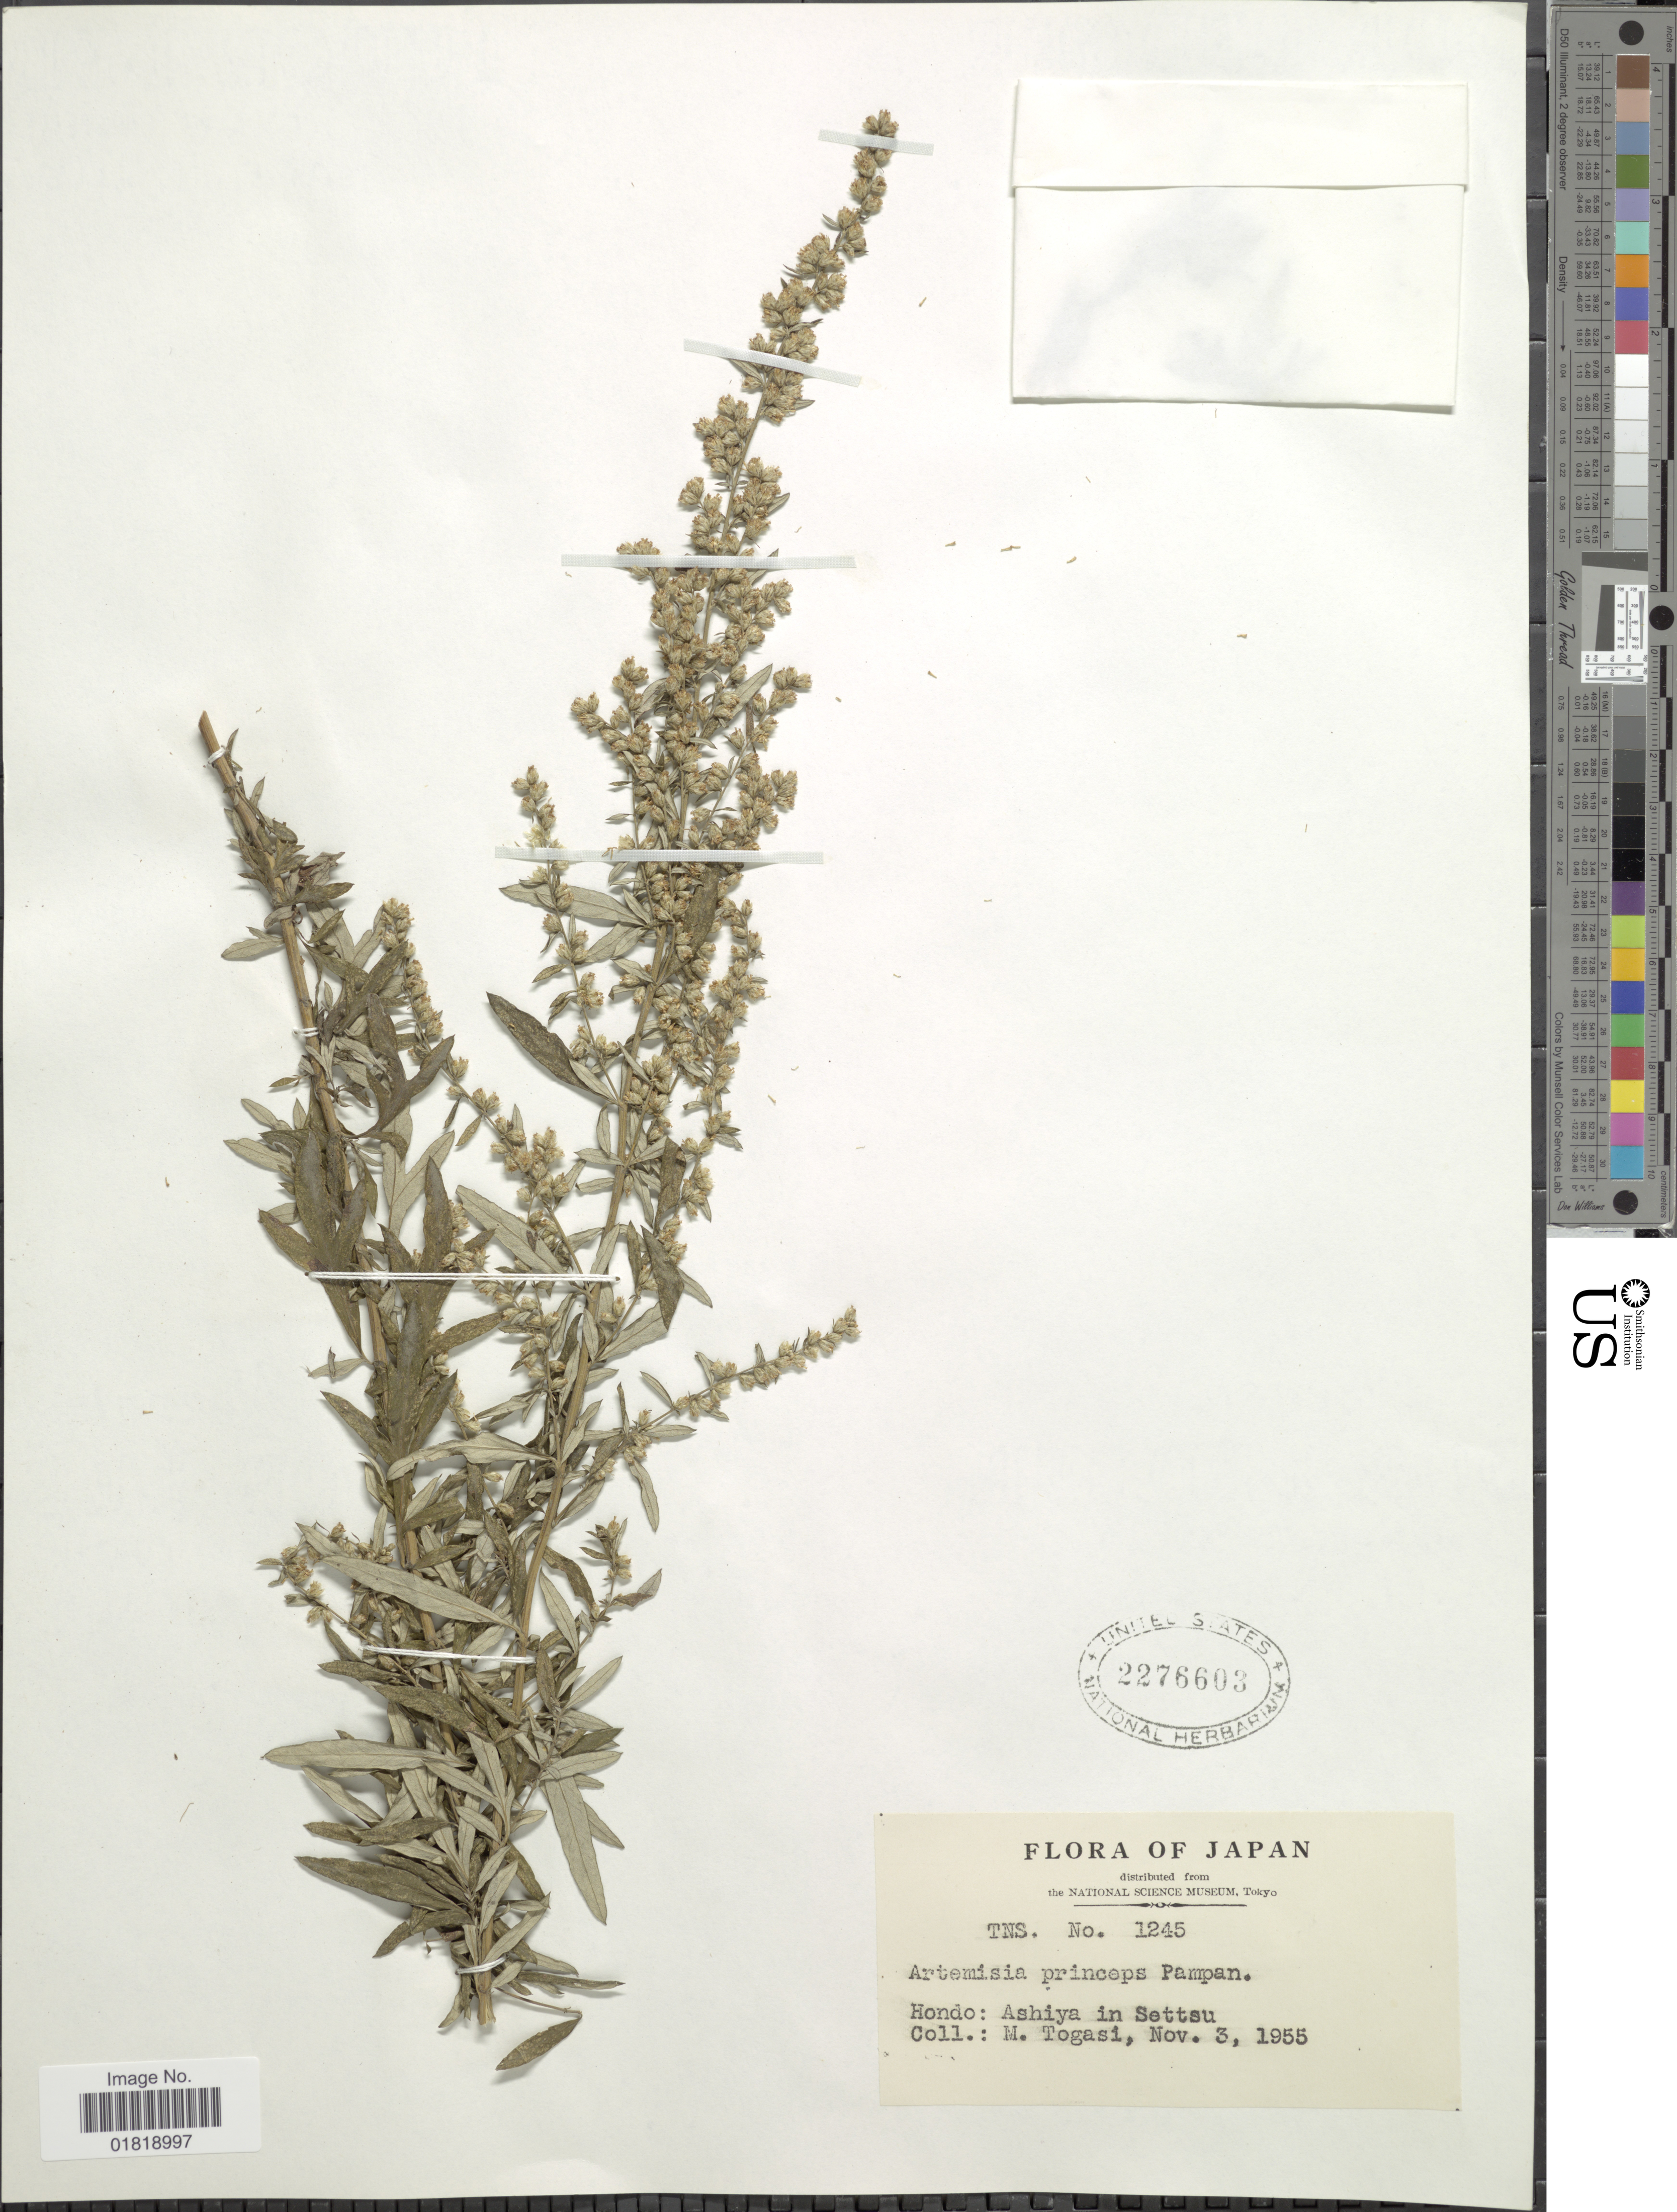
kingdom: Plantae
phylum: Tracheophyta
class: Magnoliopsida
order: Asterales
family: Asteraceae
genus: Artemisia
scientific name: Artemisia princeps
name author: Pamp.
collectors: M. Togasi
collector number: TNS1245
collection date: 1955-11-03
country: Japan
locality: Hondo: Ashiya in Settsu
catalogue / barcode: US 2276603